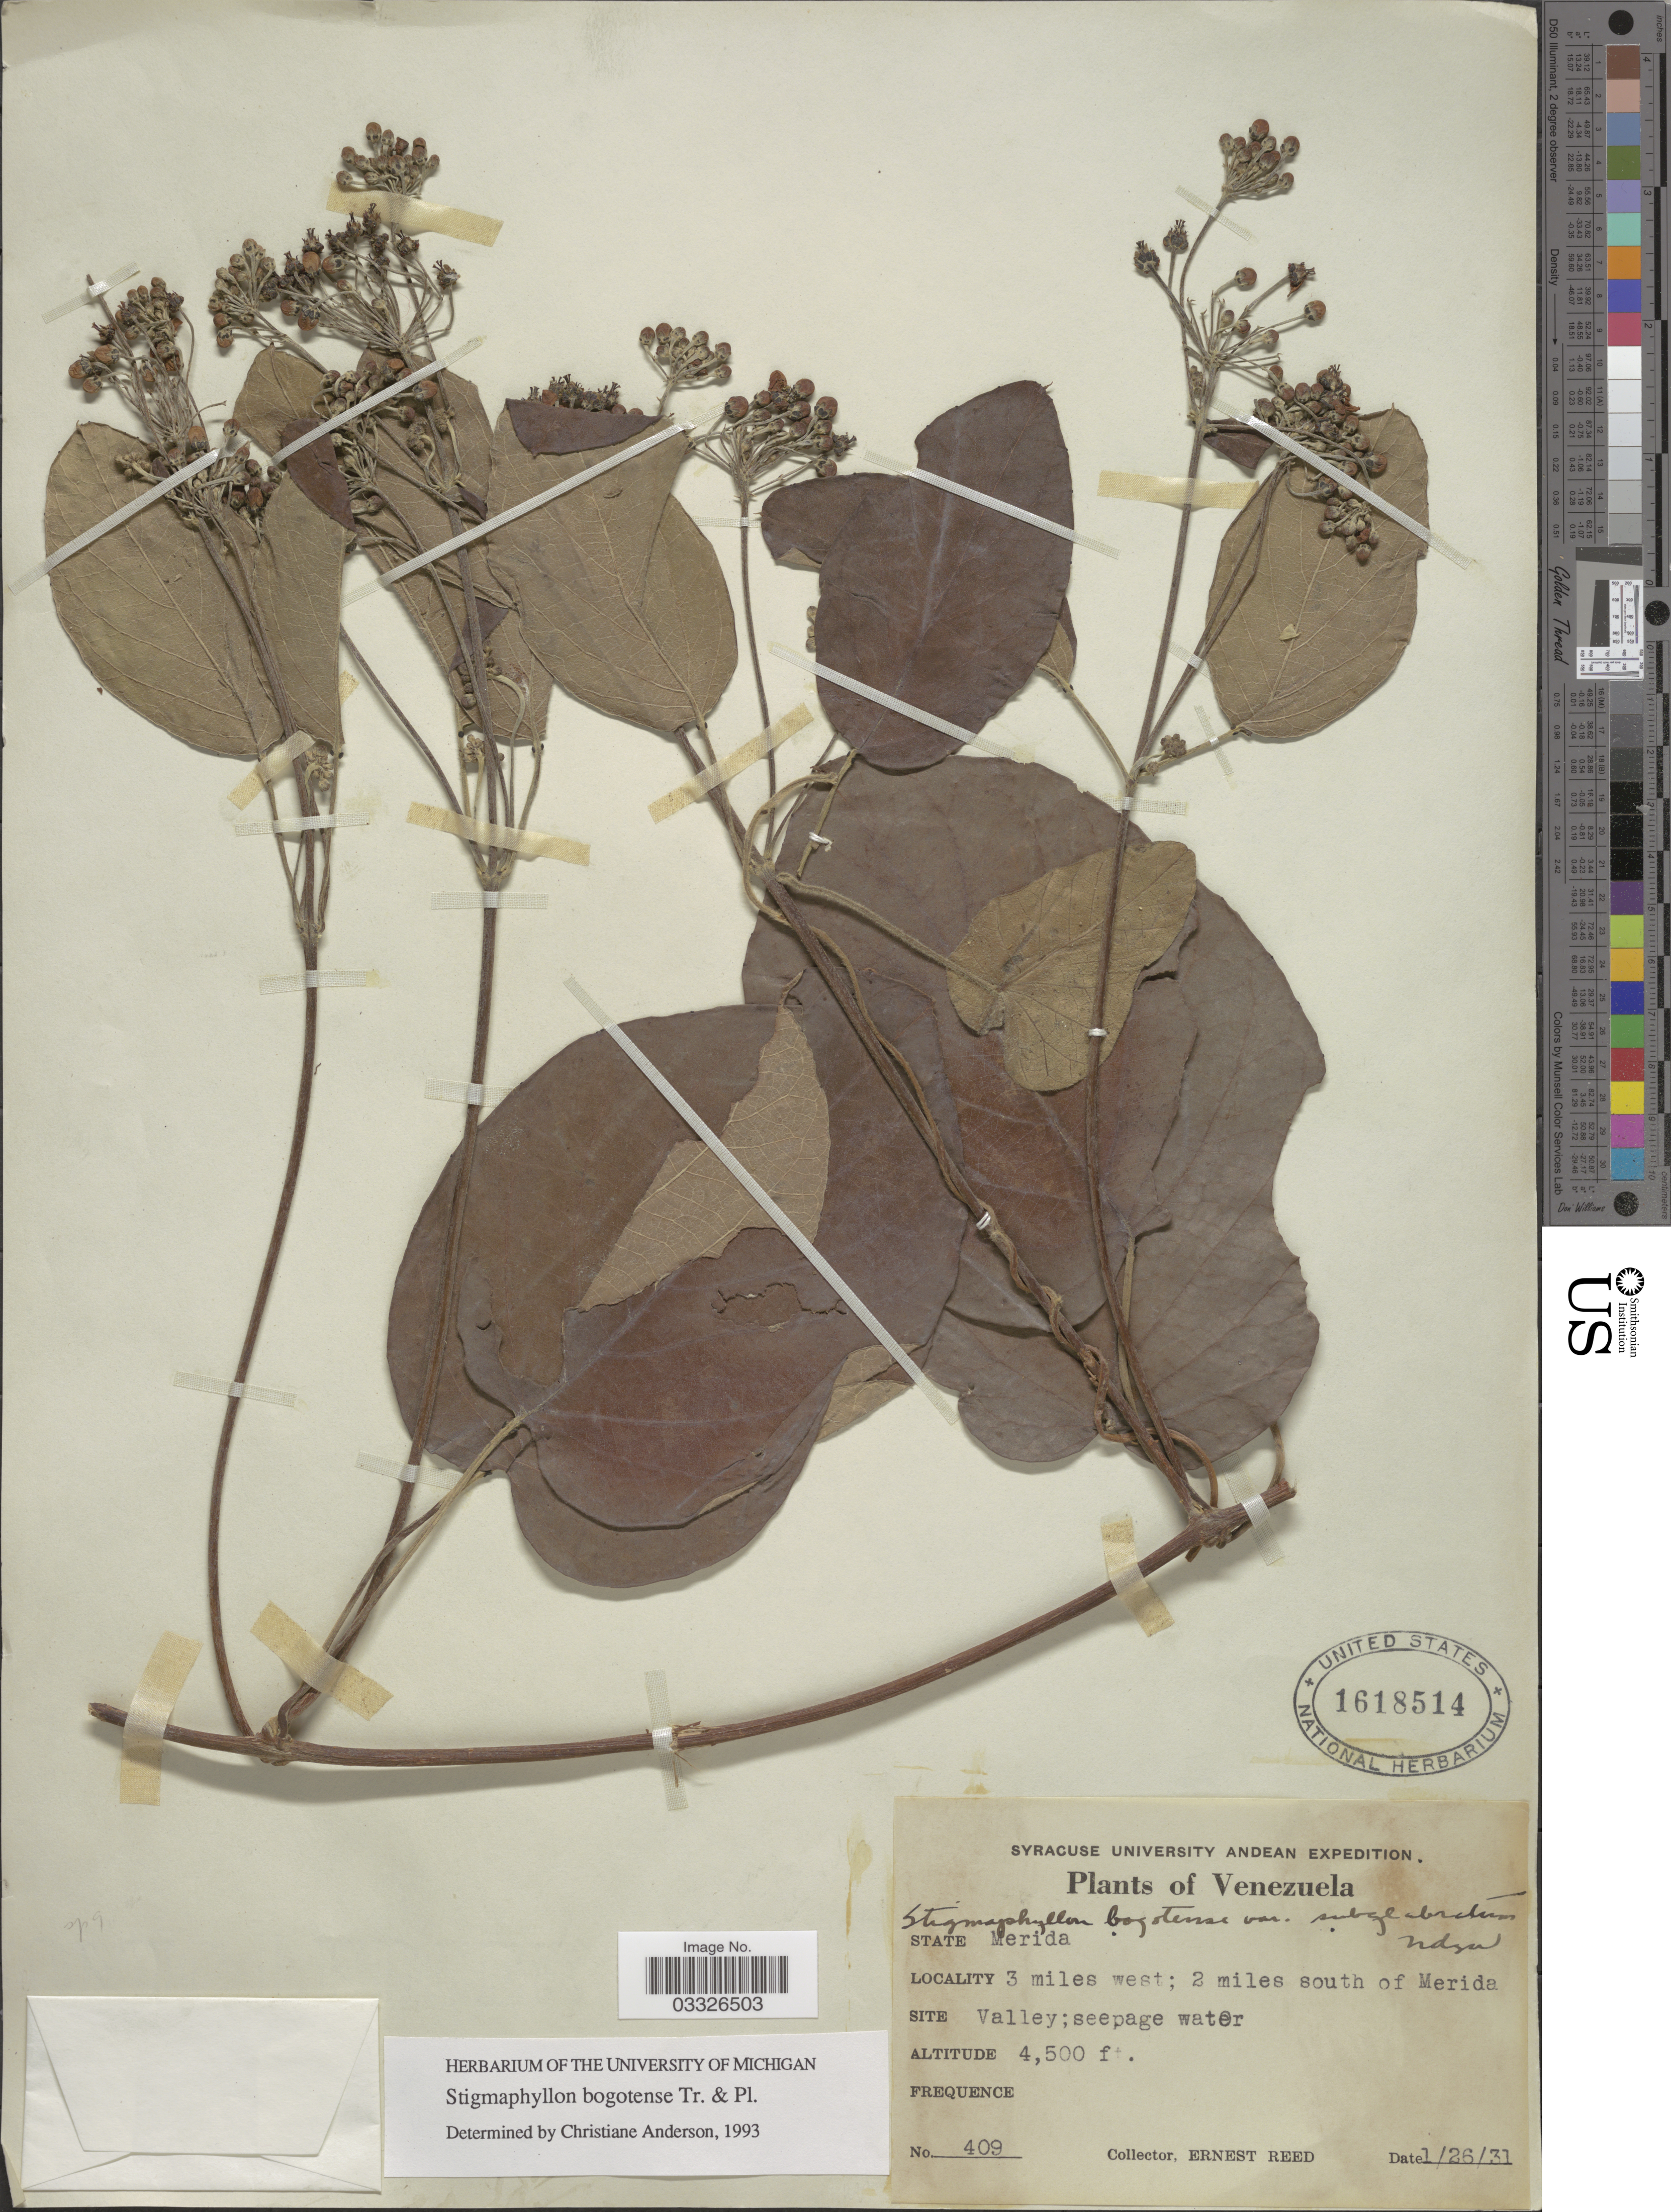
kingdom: Plantae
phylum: Tracheophyta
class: Magnoliopsida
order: Malpighiales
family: Malpighiaceae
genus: Stigmaphyllon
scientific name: Stigmaphyllon bogotense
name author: Triana & Planch.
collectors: E. Reed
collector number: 409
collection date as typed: Transcribed d/m/y: 26/1/31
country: Venezuela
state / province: Mérida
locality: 3 miles west; 2 miles south of Merida. Site Valley.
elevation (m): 1372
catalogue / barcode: US 1618514